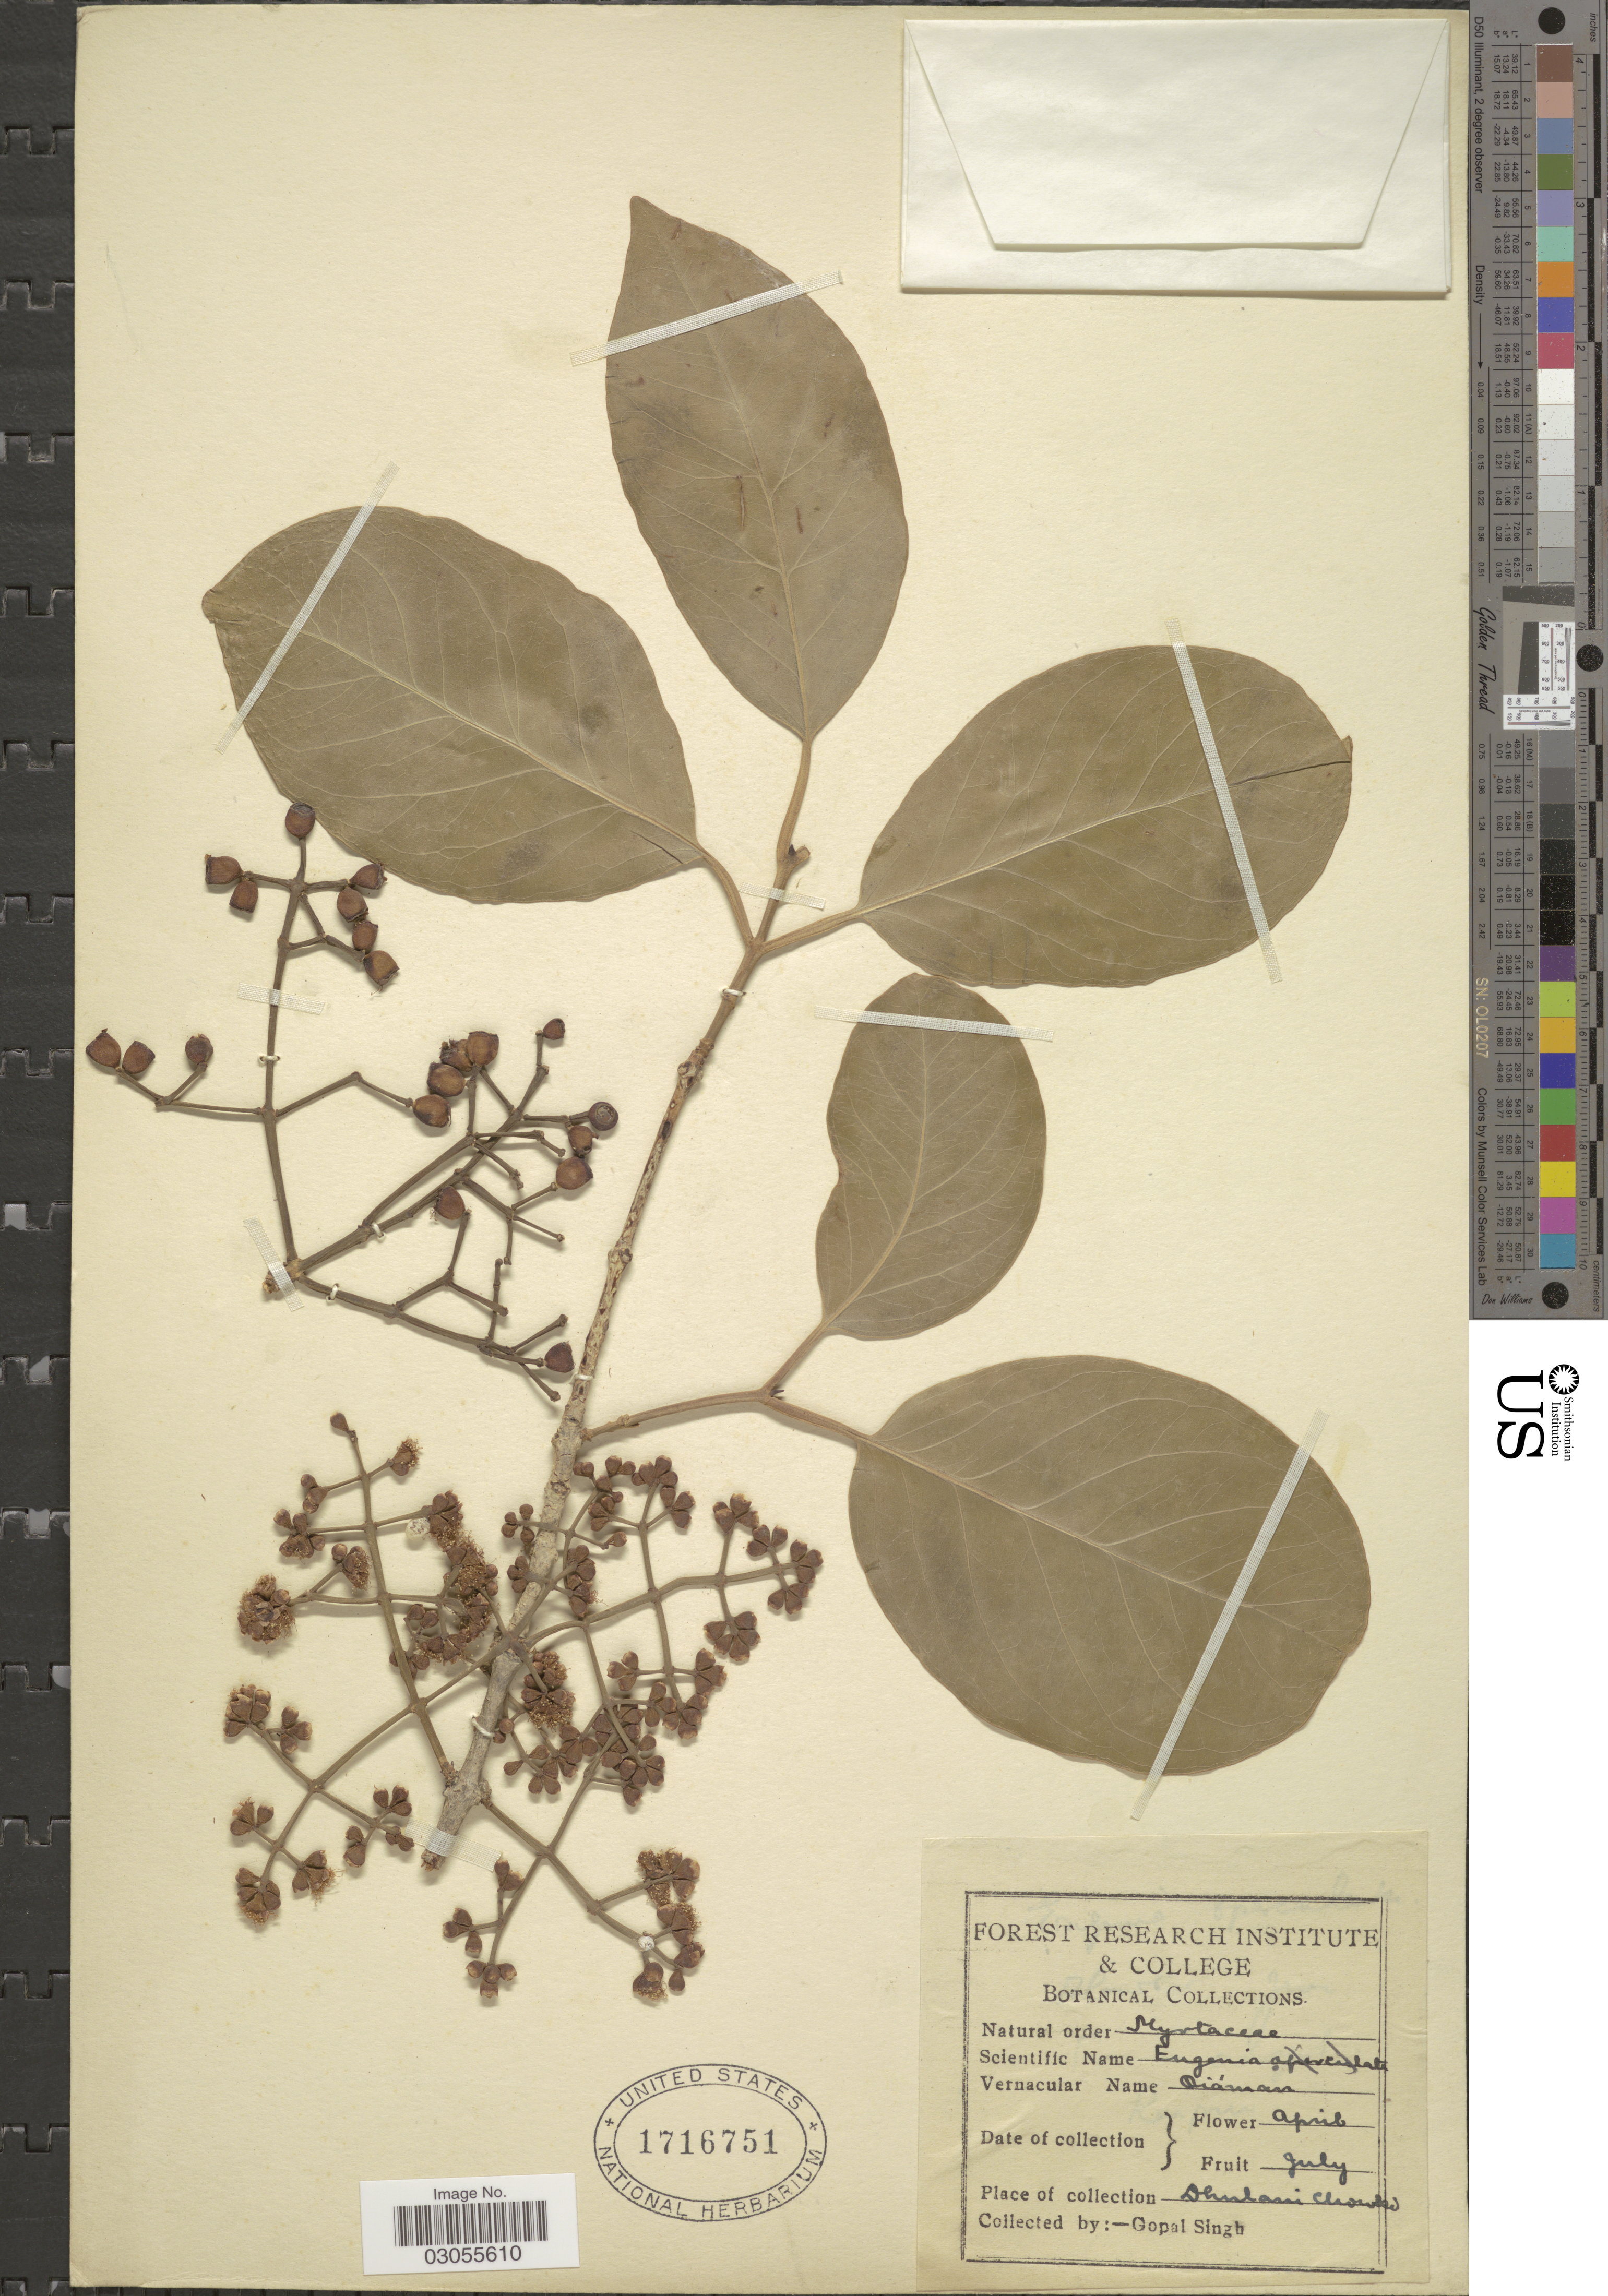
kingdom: Plantae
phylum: Tracheophyta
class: Magnoliopsida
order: Myrtales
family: Myrtaceae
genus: Syzygium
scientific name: Syzygium cumini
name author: (L.) Skeels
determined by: Strong, Mark T., (BOT), Smithsonian Institution - National Museum of Natural History (UNITED STATES)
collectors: G. Singh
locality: Dhulani Chowder. [interpreted]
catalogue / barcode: US 1716751